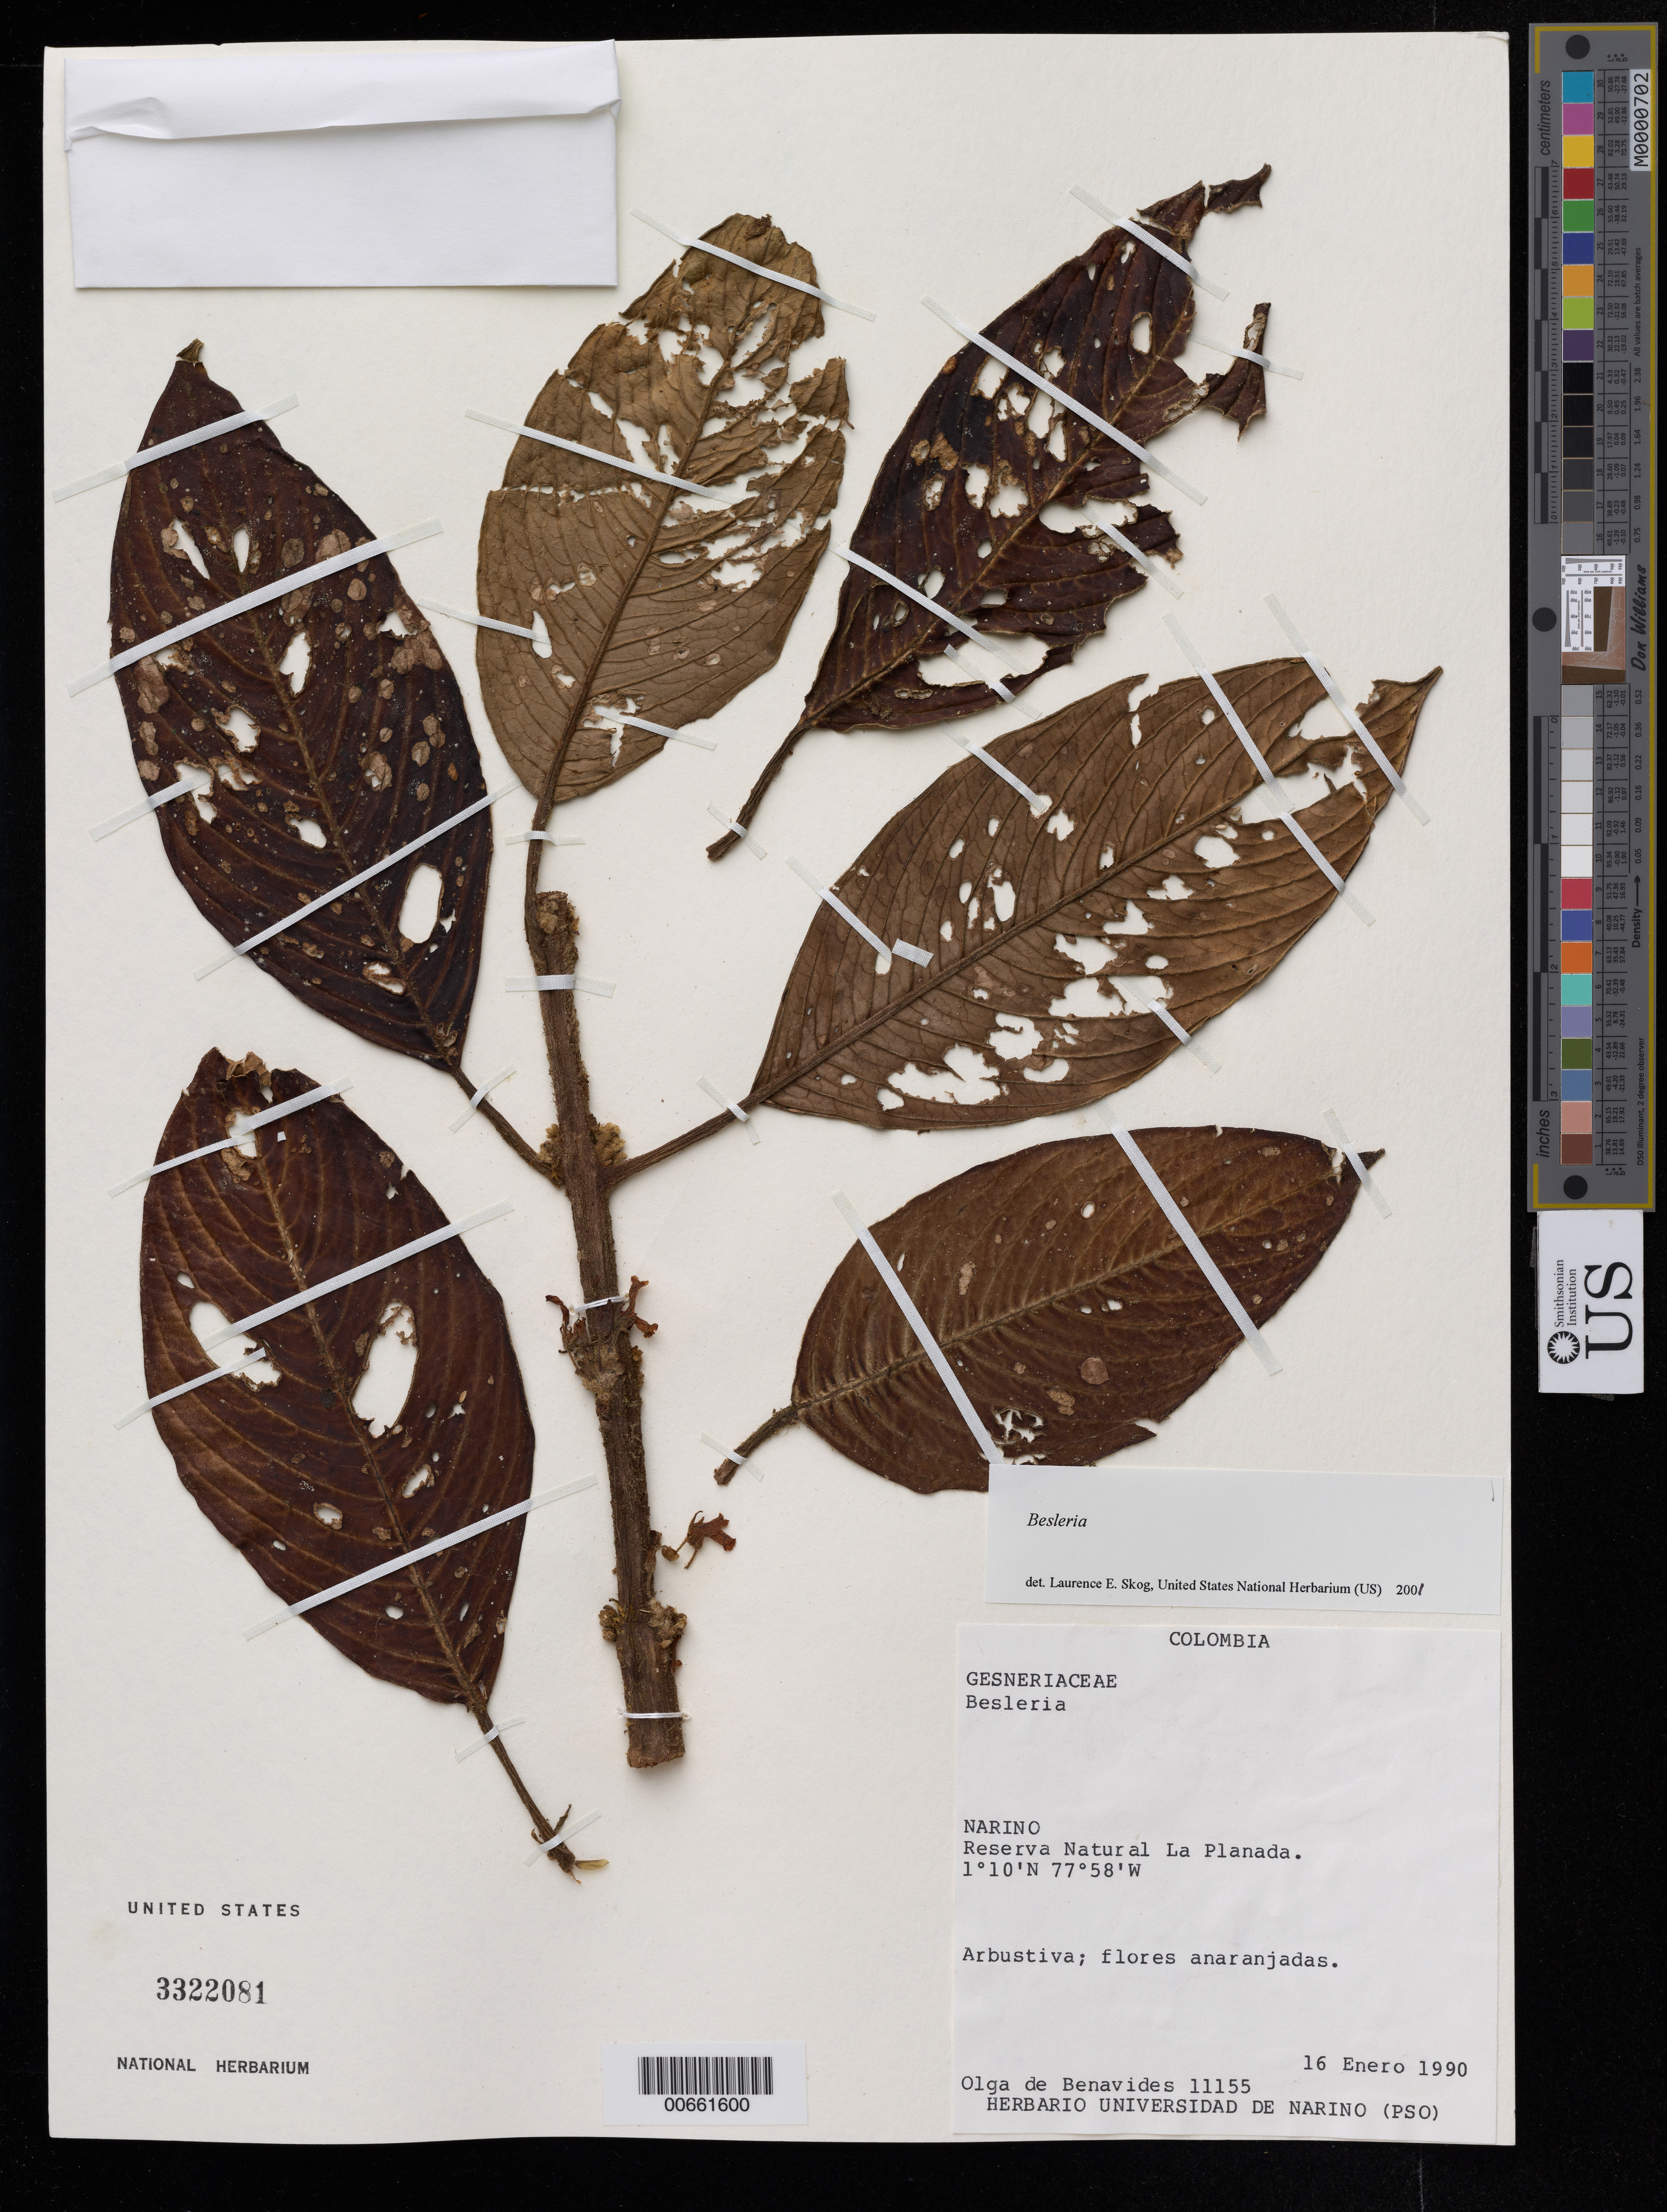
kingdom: Plantae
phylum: Tracheophyta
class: Magnoliopsida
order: Lamiales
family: Gesneriaceae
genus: Besleria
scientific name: Besleria sp.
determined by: Skog, Laurence E.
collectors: Olga S. de Benavides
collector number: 11155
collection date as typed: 16 Jan 1990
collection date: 1990-01-16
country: Colombia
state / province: Nariño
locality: Reserva Natural La Planada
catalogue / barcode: US 3322081